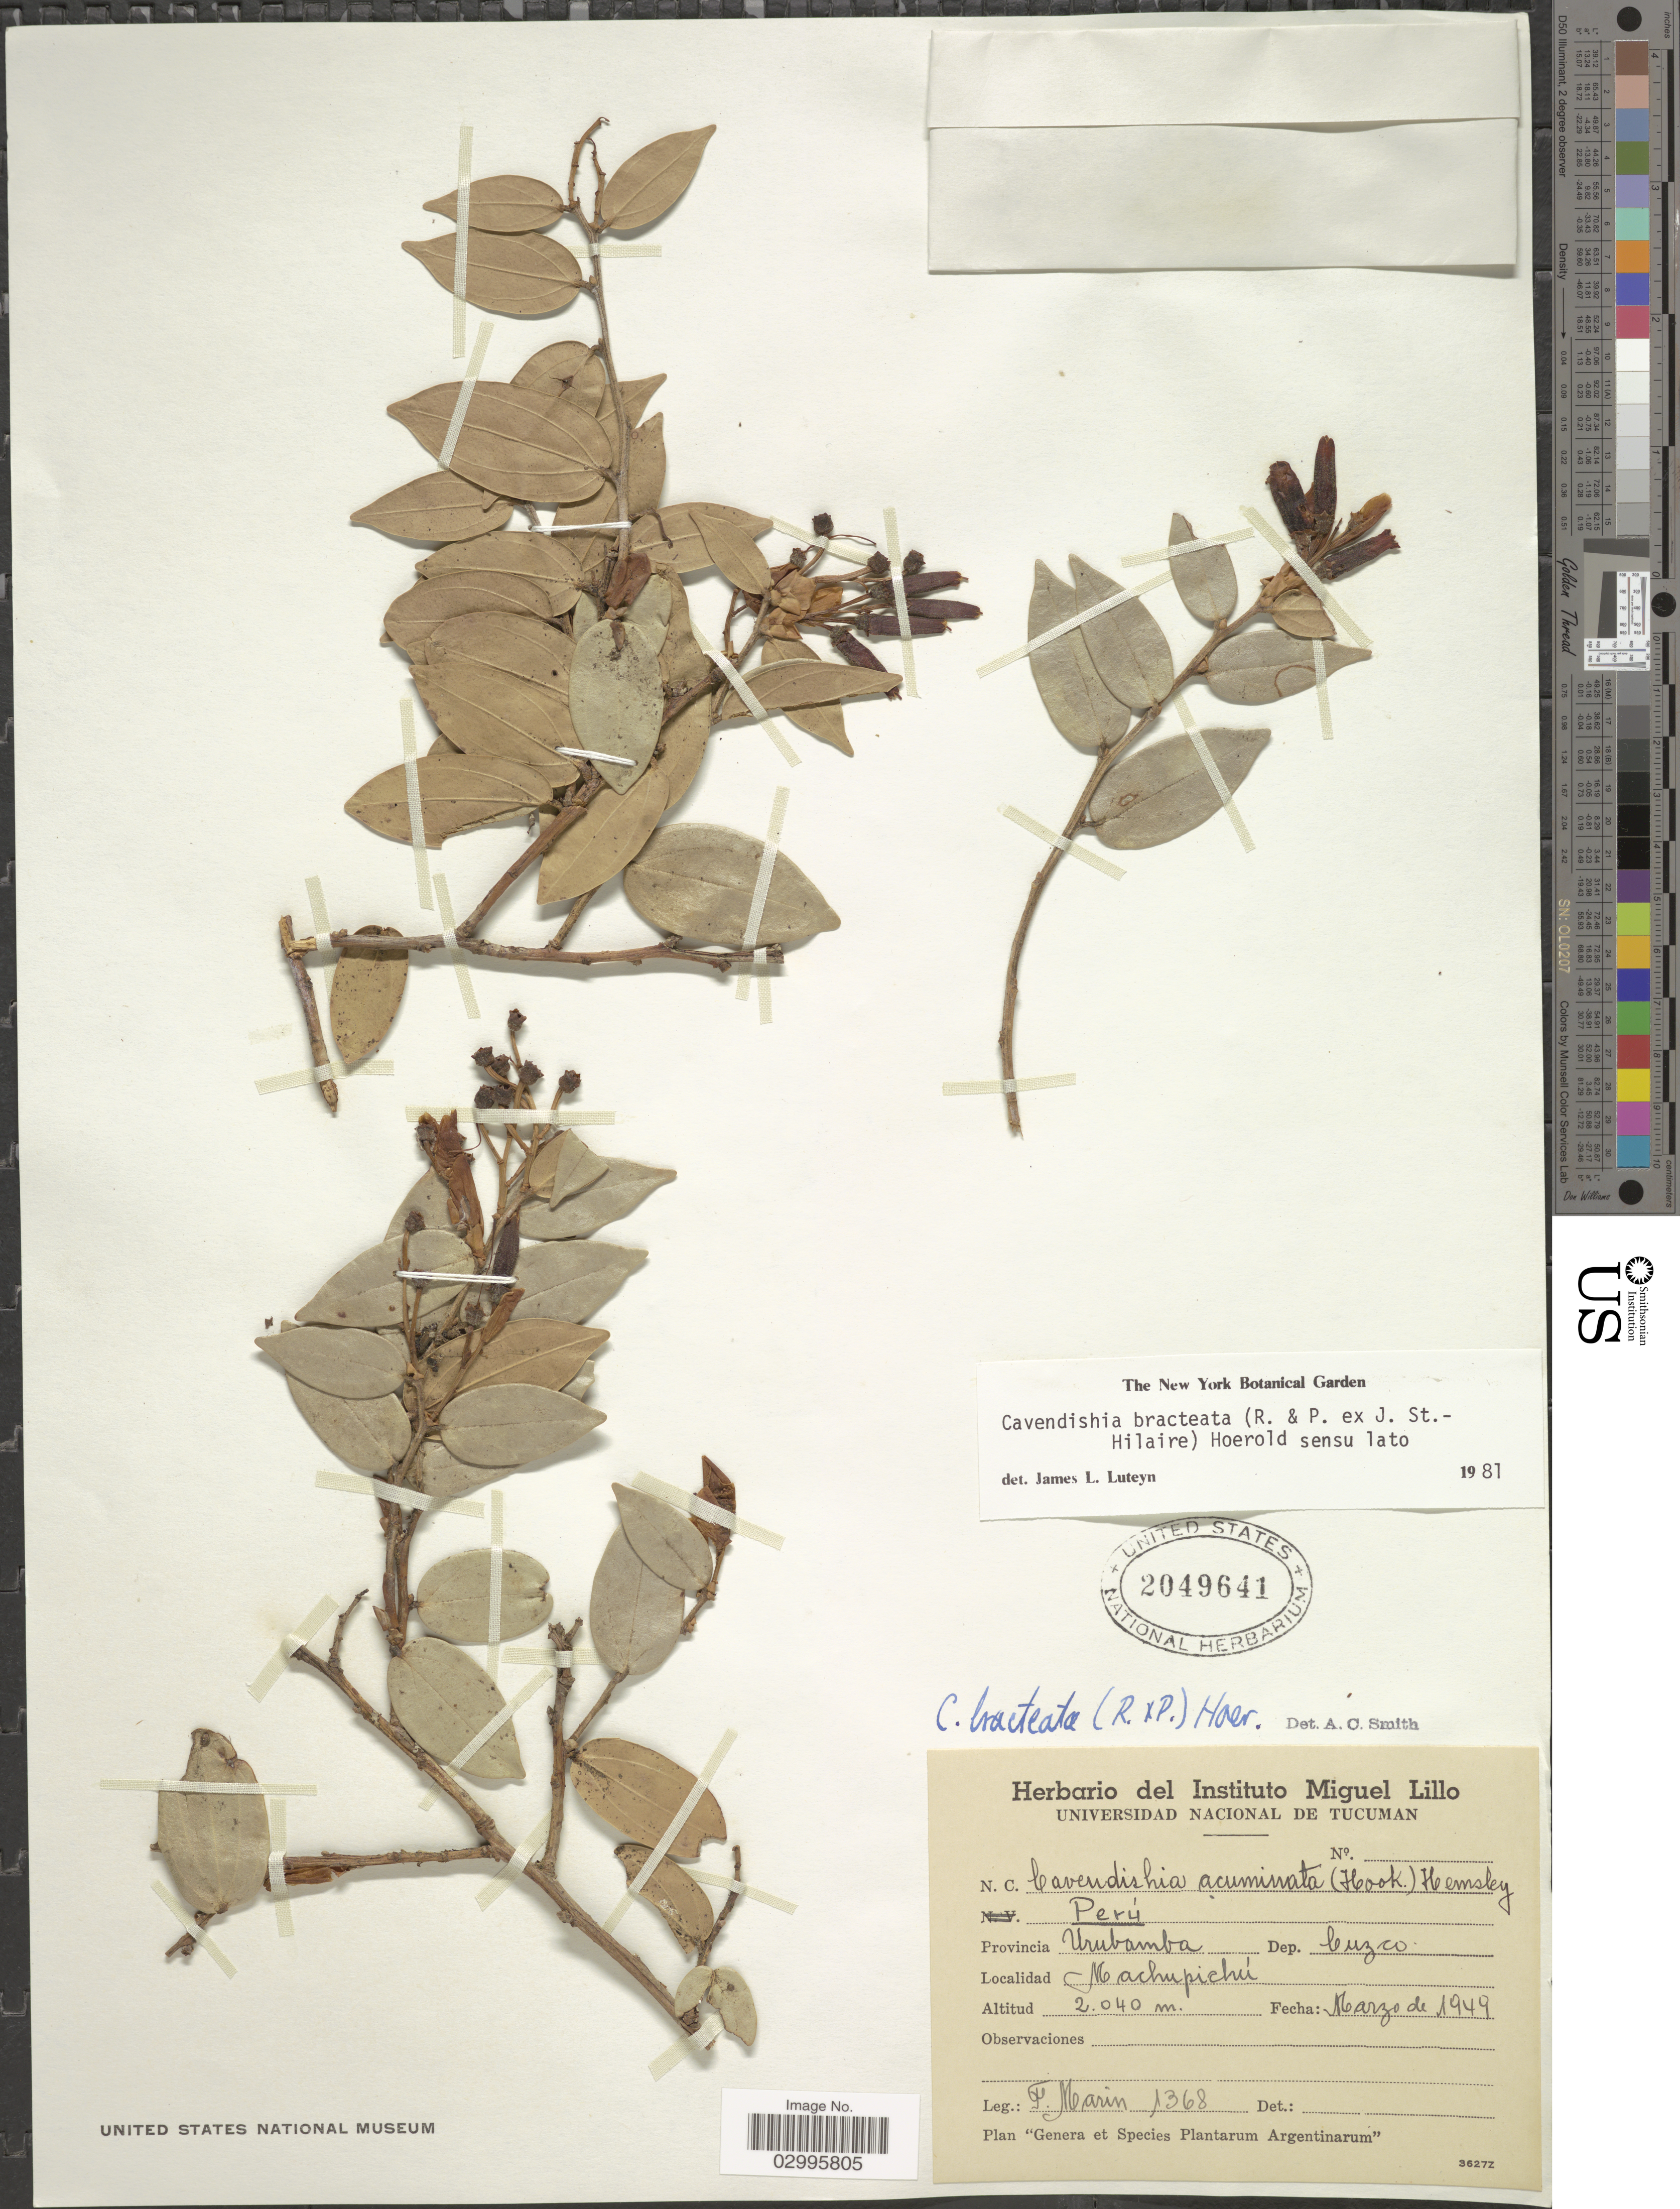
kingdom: Plantae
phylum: Tracheophyta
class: Magnoliopsida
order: Ericales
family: Ericaceae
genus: Cavendishia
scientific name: Cavendishia bracteata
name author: (Ruiz & Pav. ex J. St.-Hil.) Hoerold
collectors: F. Marin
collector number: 1368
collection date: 1949-03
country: Peru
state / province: Cusco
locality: Provincia Urubamba, Dep. Cuzco, Machupichú.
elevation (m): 2040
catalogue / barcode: US 2049641